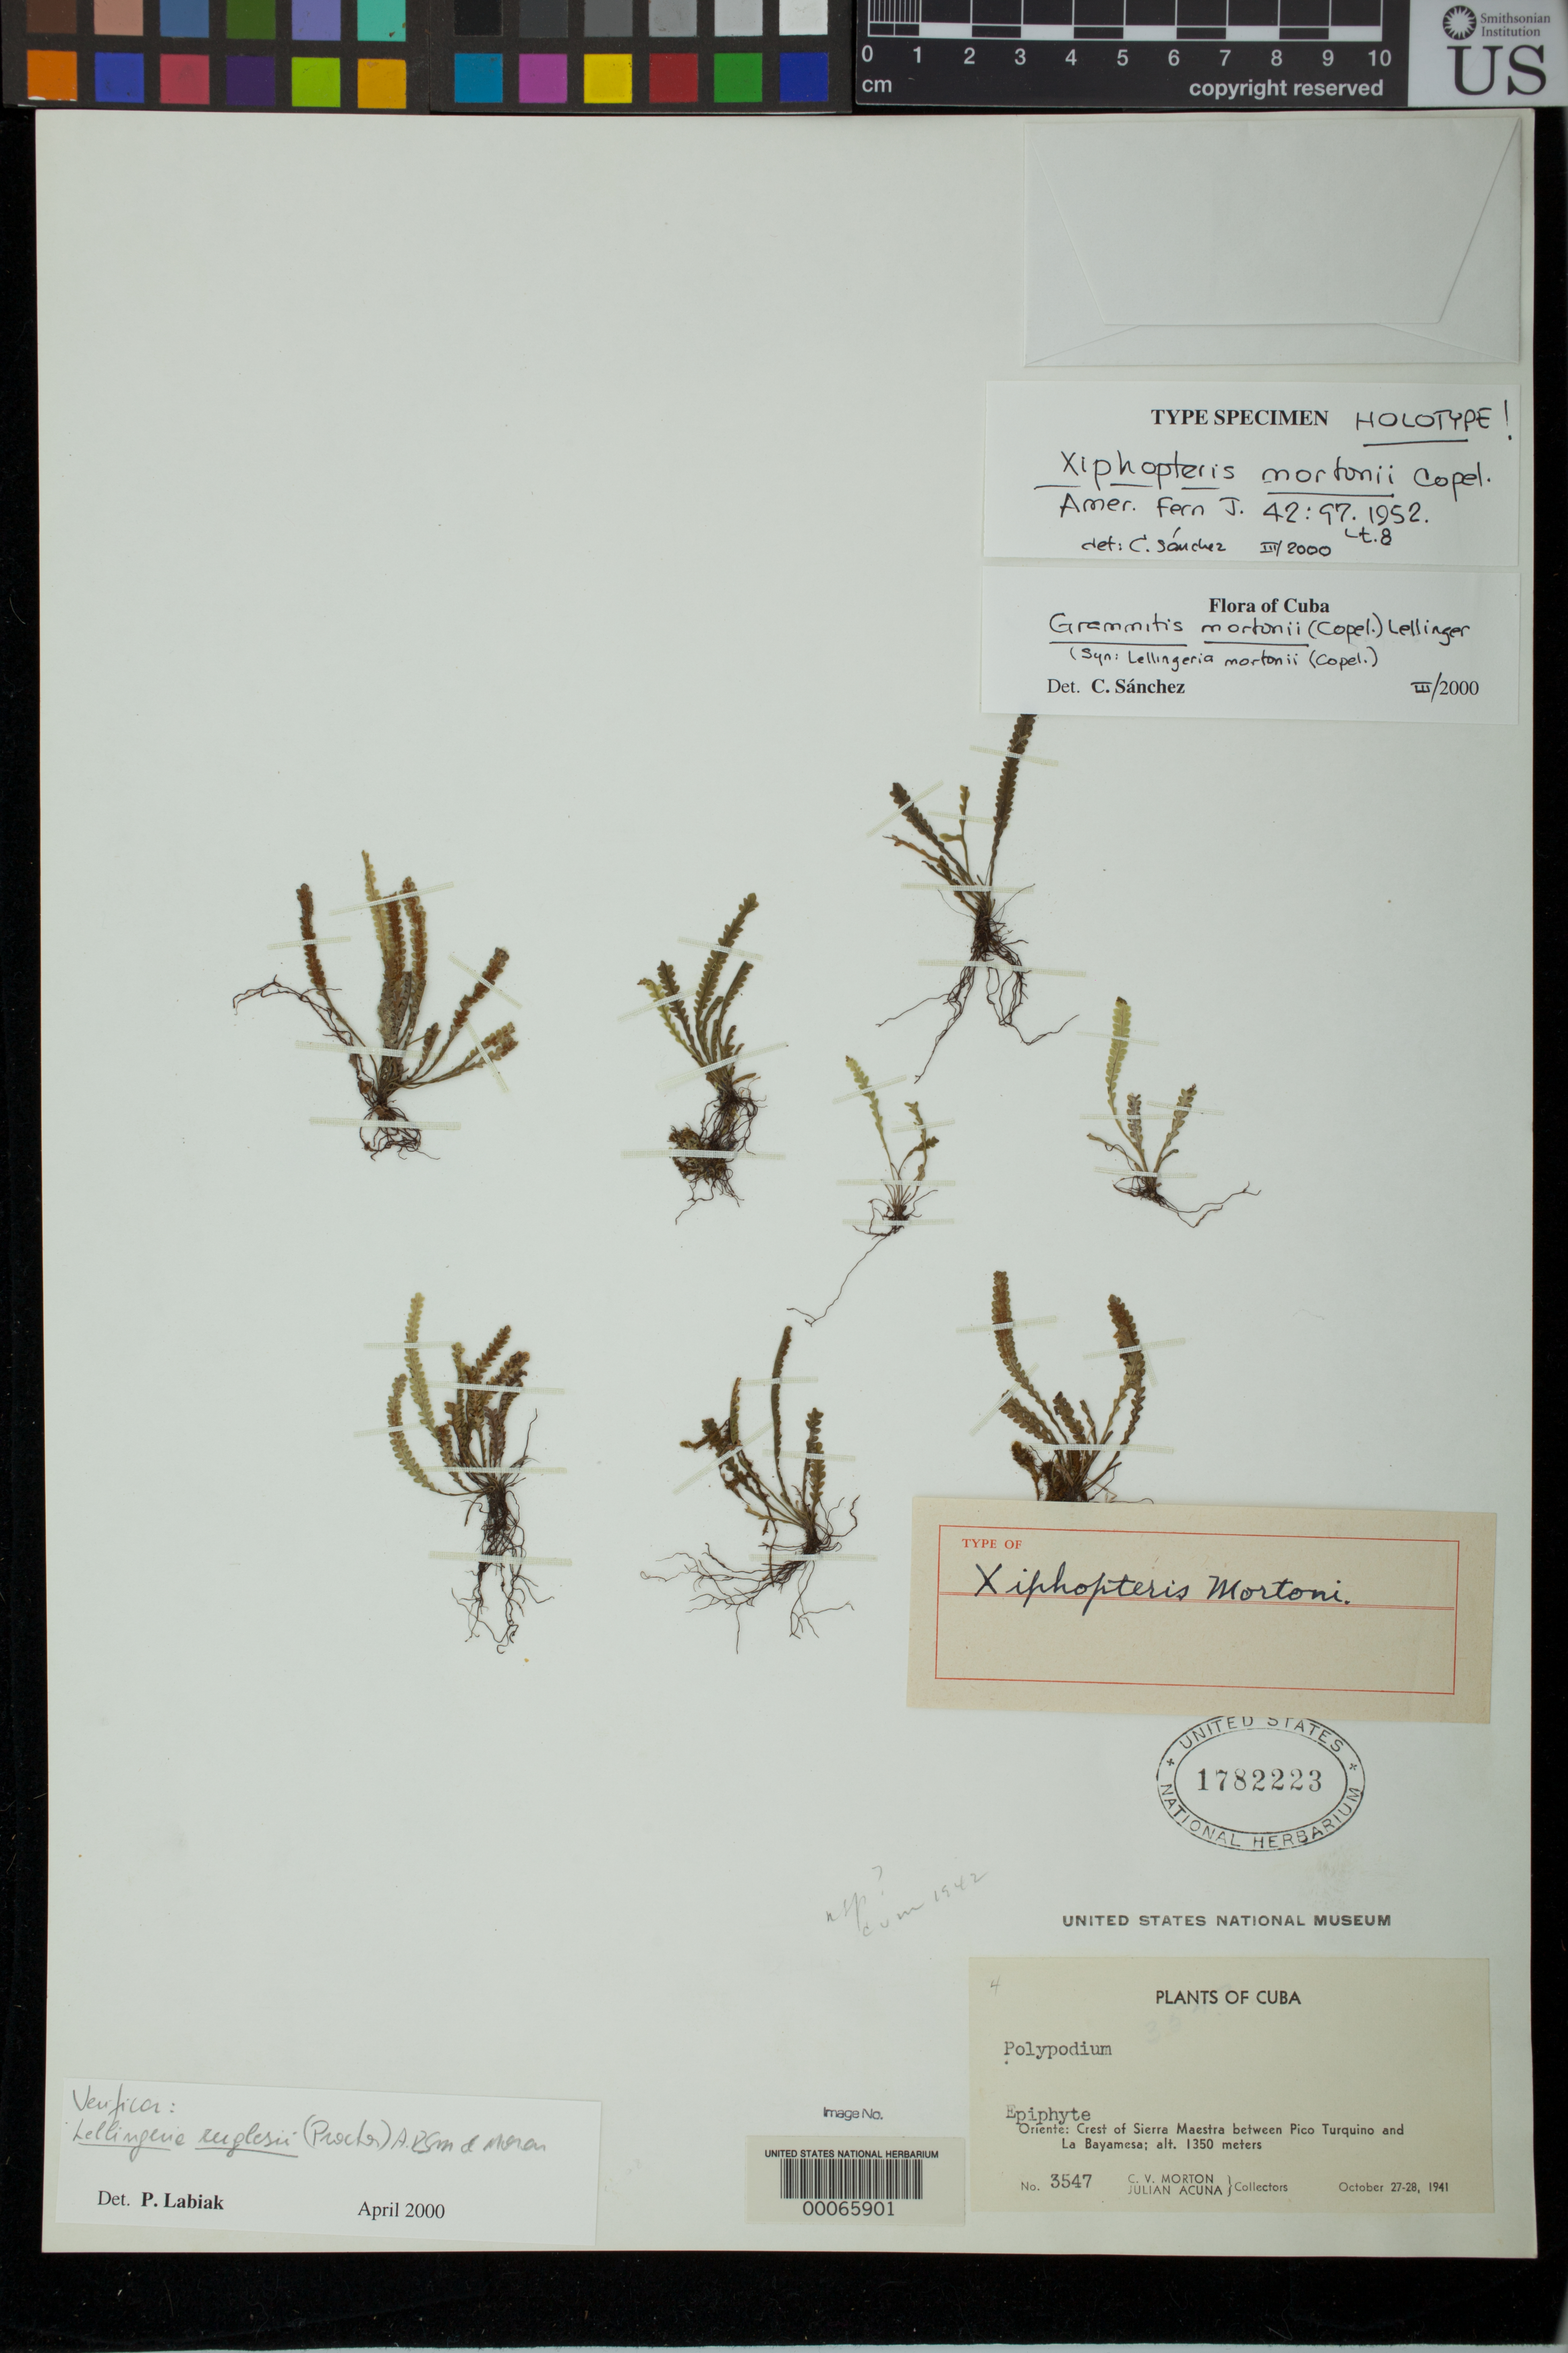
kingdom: Plantae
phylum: Tracheophyta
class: Polypodiopsida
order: Polypodiales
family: Polypodiaceae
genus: Xiphopteris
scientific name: Xiphopteris mortonii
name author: Copel.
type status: Holotype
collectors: C. V. Morton & J. B. Acuña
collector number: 3547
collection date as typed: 27 Oct 1941 to 28 Oct 1941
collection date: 1941-10-27/1941-10-28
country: Cuba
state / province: Oriente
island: Greater Antilles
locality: Crest of Sierra Maestra between Pico Turquino & La Bayamesa.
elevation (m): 1350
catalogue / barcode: US 1782223